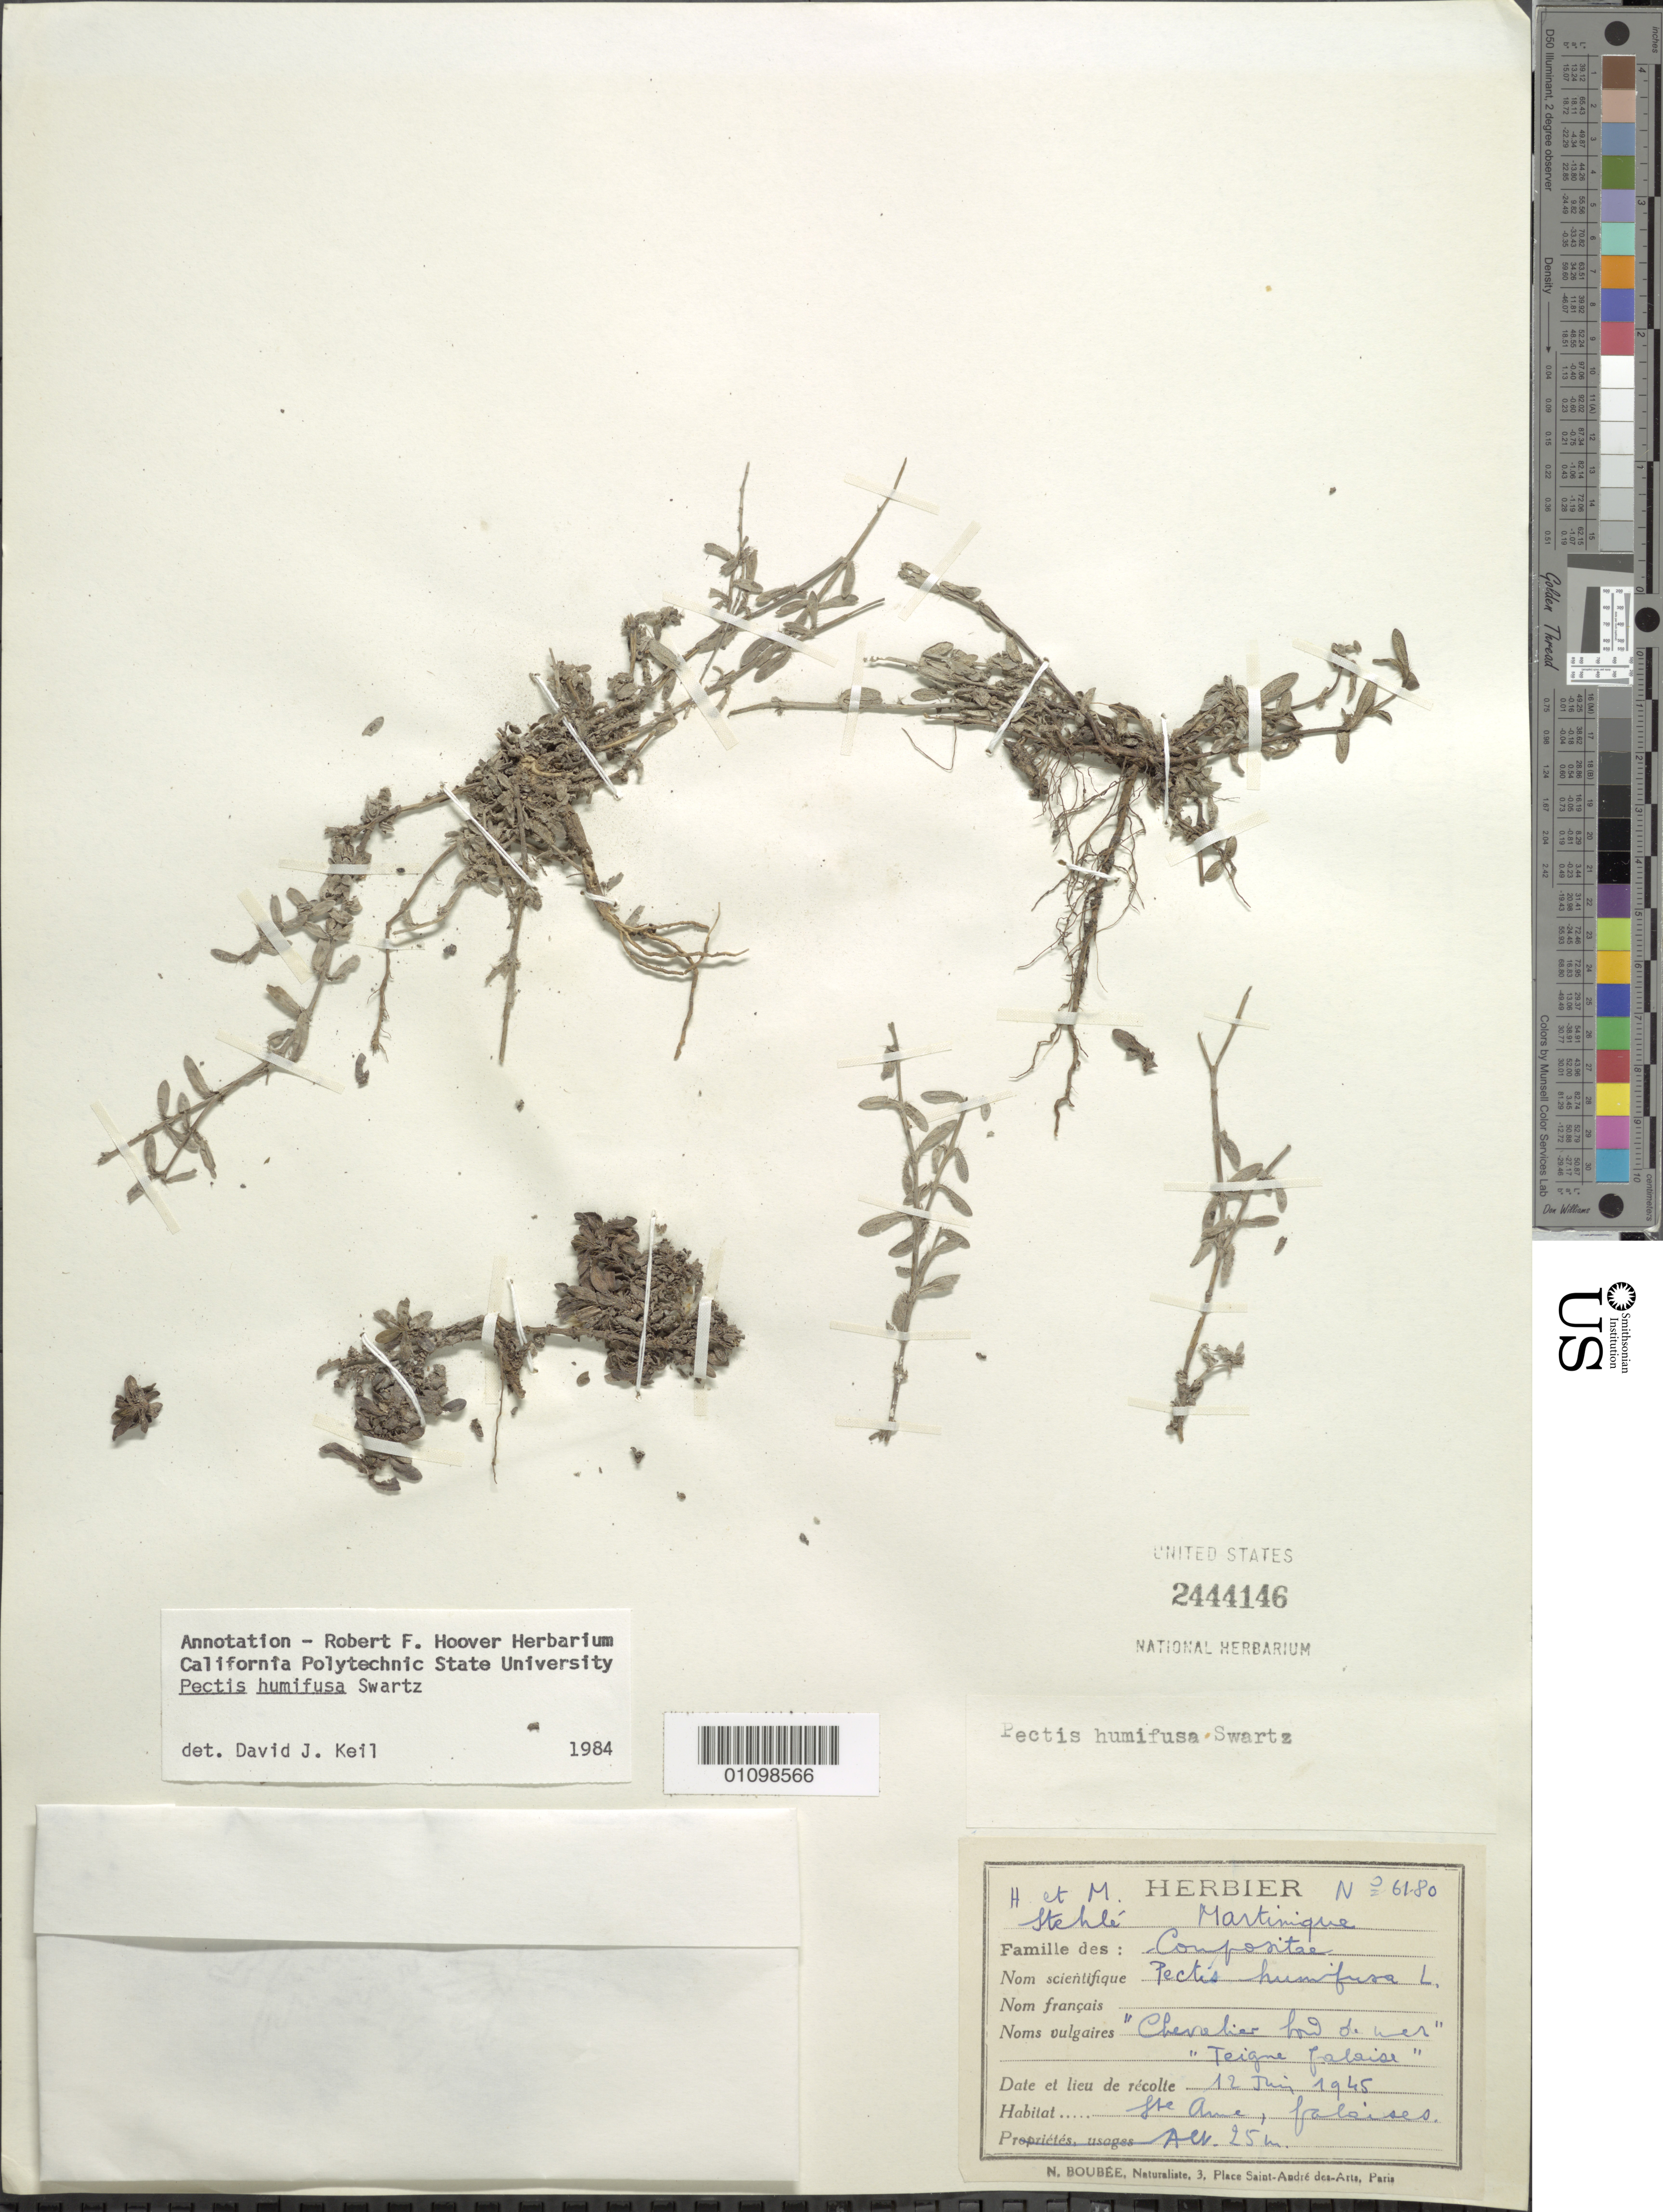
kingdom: Plantae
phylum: Tracheophyta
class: Magnoliopsida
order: Asterales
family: Asteraceae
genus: Pectis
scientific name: Pectis humifusa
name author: Sw.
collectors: M. Stehlé & H. Stehlé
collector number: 6180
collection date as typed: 12 Jun 1945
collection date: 1945-06-12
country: Martinique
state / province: Le Marin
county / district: Sainte-Anne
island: Martinique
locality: Chevalier hol of wer Teique falaise. St. Anne falsises.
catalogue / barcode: US 2444146